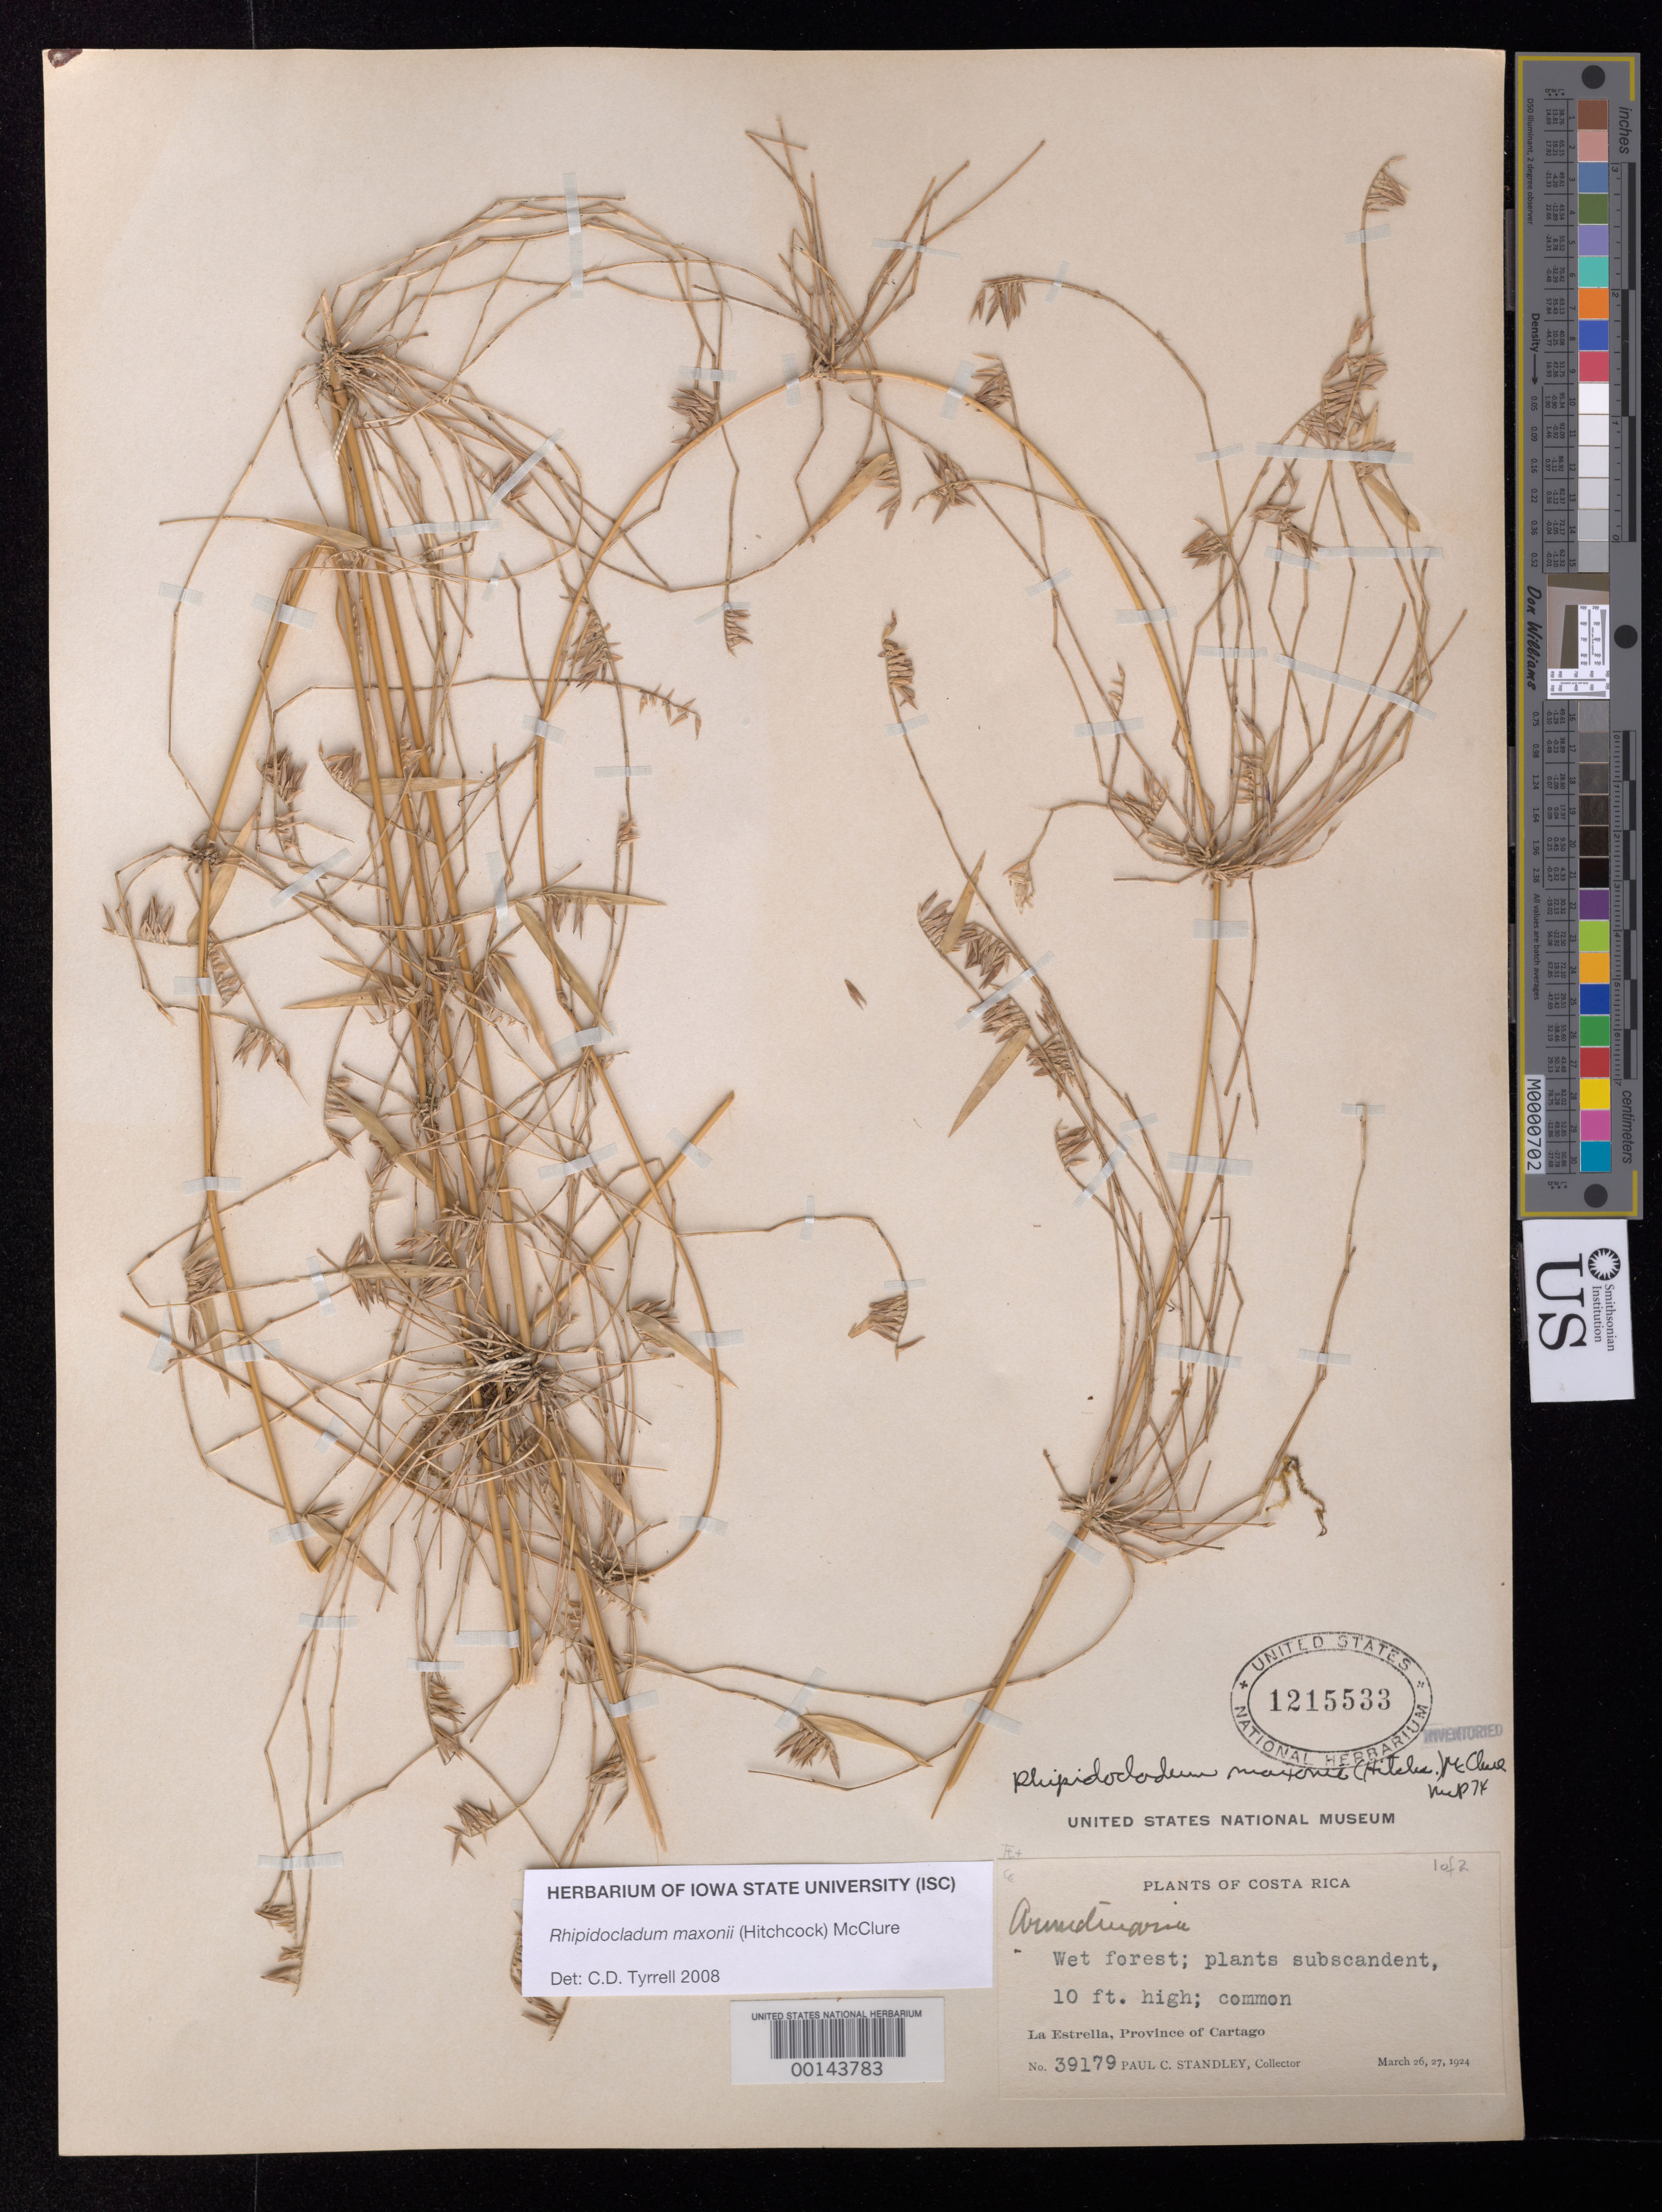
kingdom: Plantae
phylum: Tracheophyta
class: Liliopsida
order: Poales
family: Poaceae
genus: Rhipidocladum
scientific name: Rhipidocladum maxonii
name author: (Hitchc.) McClure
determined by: Tyrrell, C. D.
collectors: P. C. Standley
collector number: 39179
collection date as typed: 26 Mar 1924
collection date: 1924-03-26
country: Costa Rica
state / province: Cartago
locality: La Estrella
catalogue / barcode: US 1215533